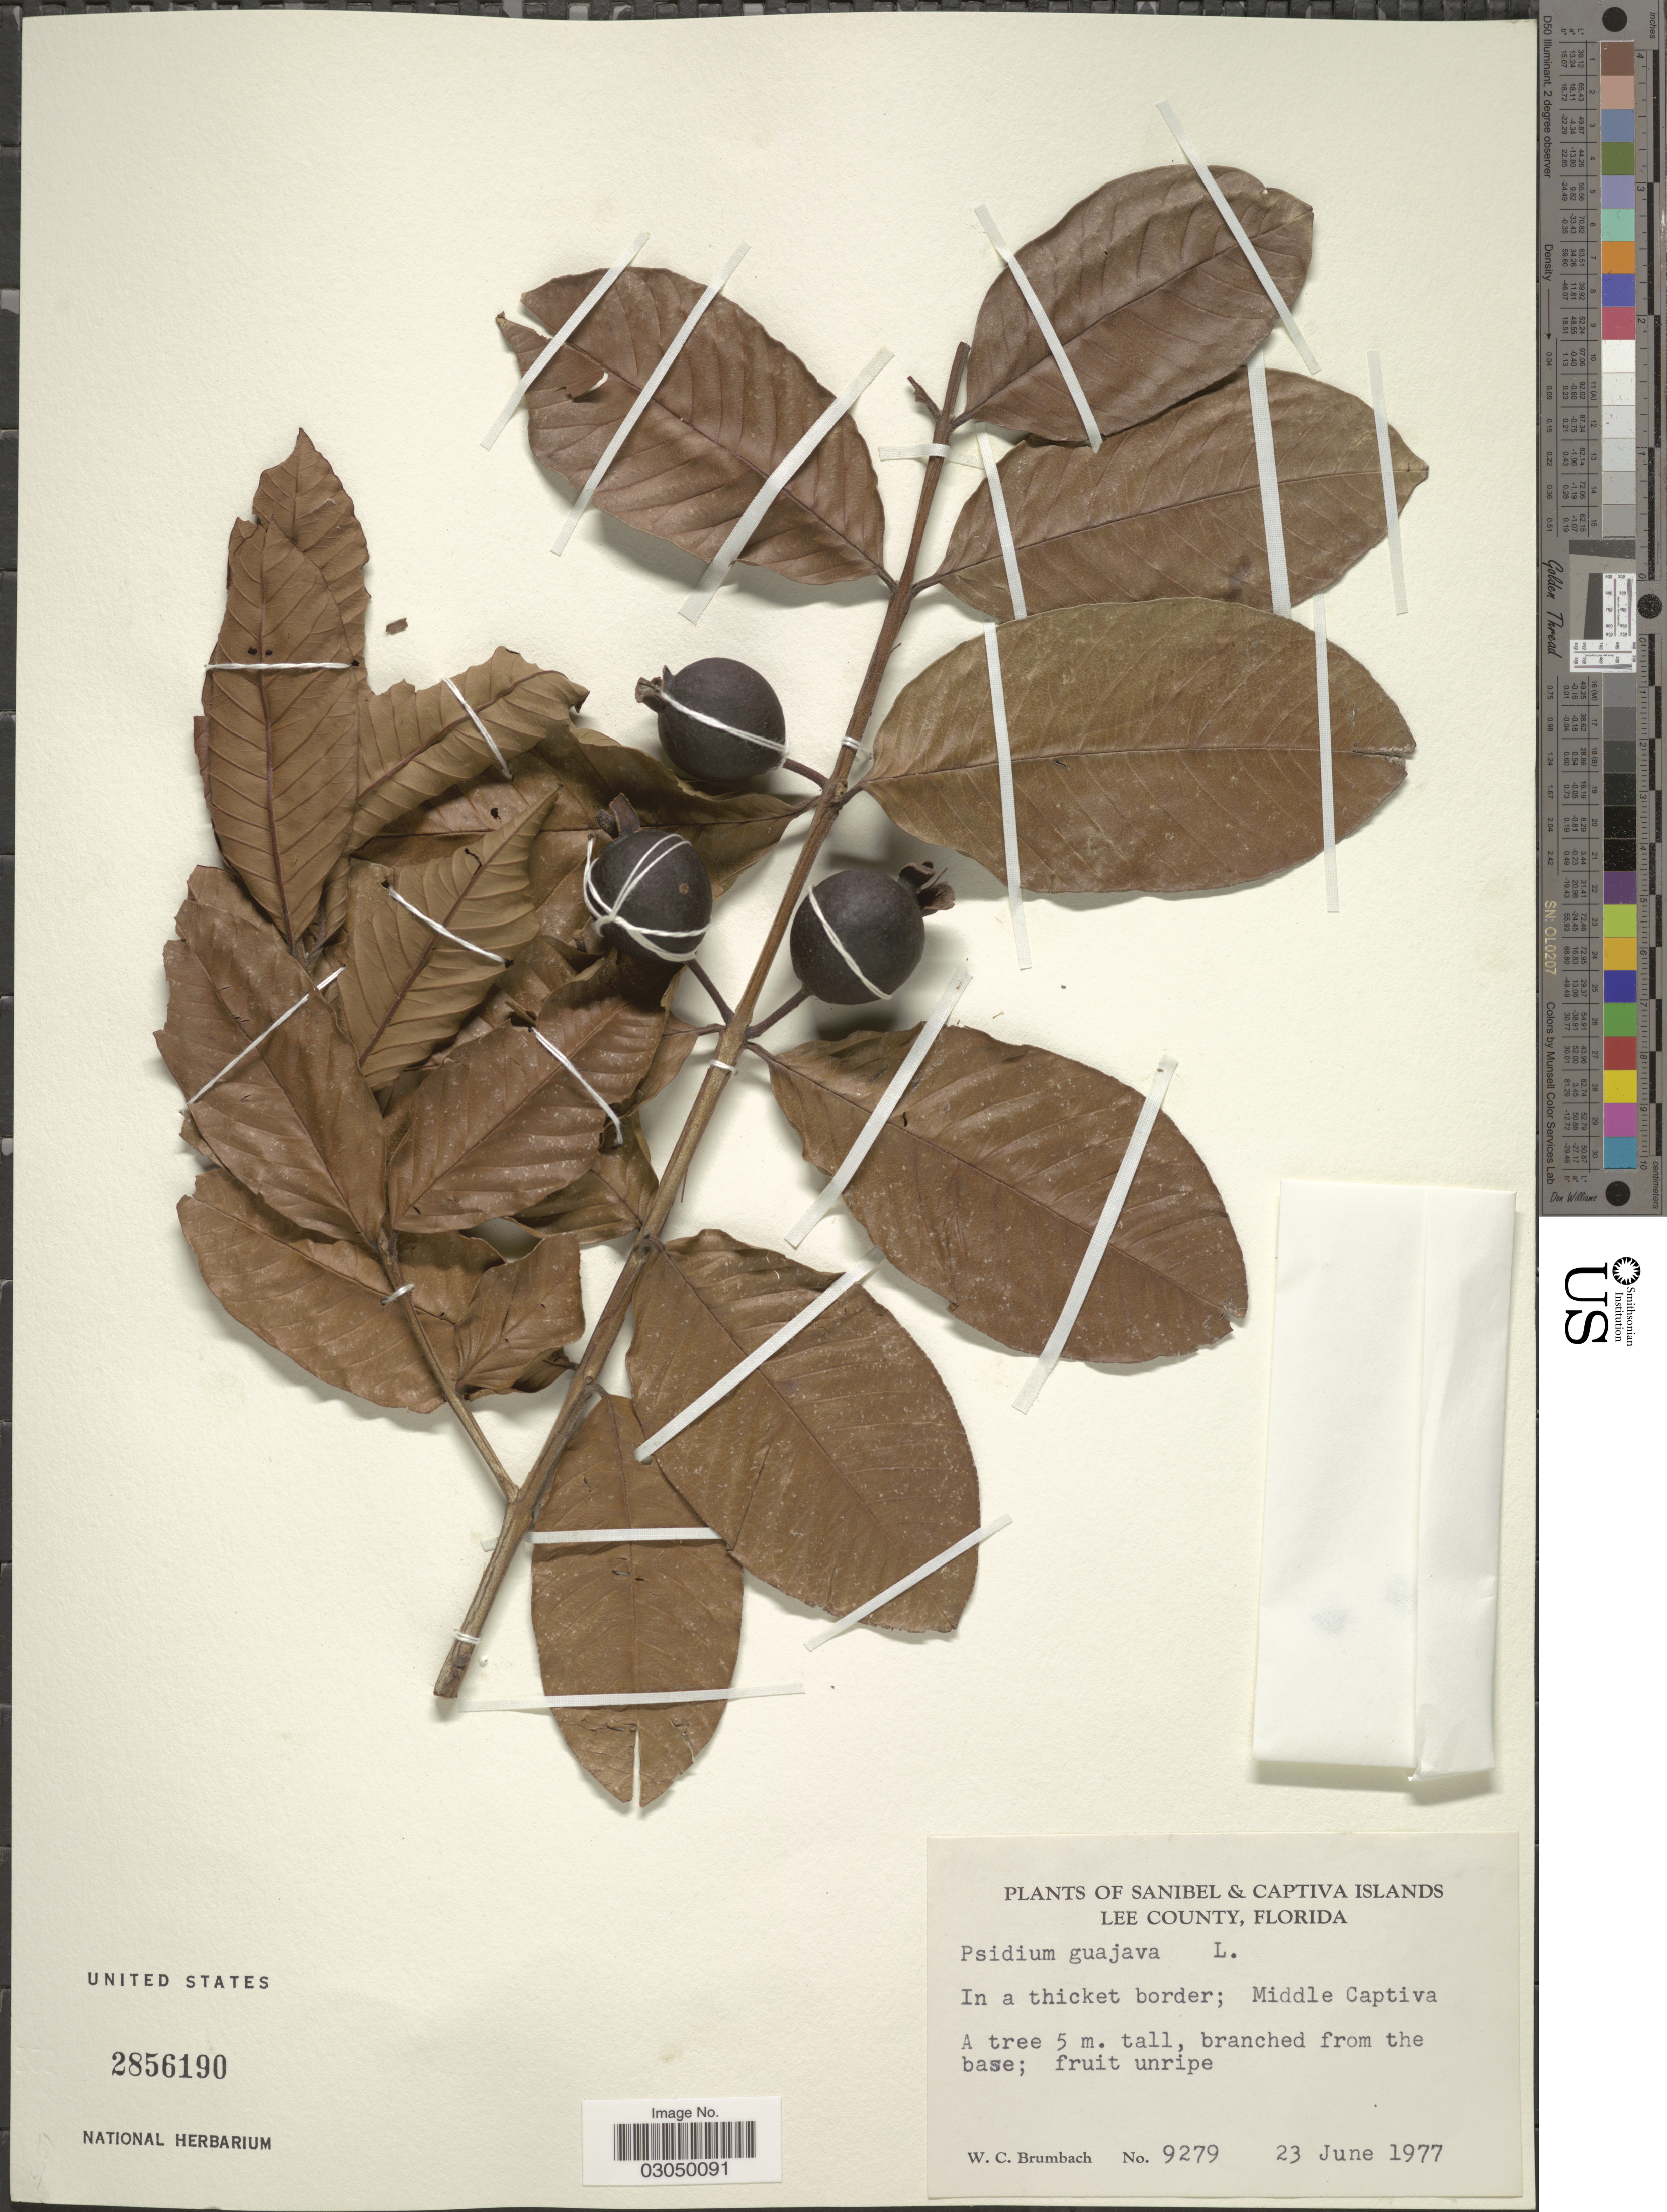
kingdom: Plantae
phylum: Tracheophyta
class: Magnoliopsida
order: Myrtales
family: Myrtaceae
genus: Psidium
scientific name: Psidium guayava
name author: Raddi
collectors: W. C. Brumbach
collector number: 9279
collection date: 1977-06-23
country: United States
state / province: Florida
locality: Sanibel & Captiva Islands. Lee County. In a thicket border; Middle Captiva.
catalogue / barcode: US 2856190